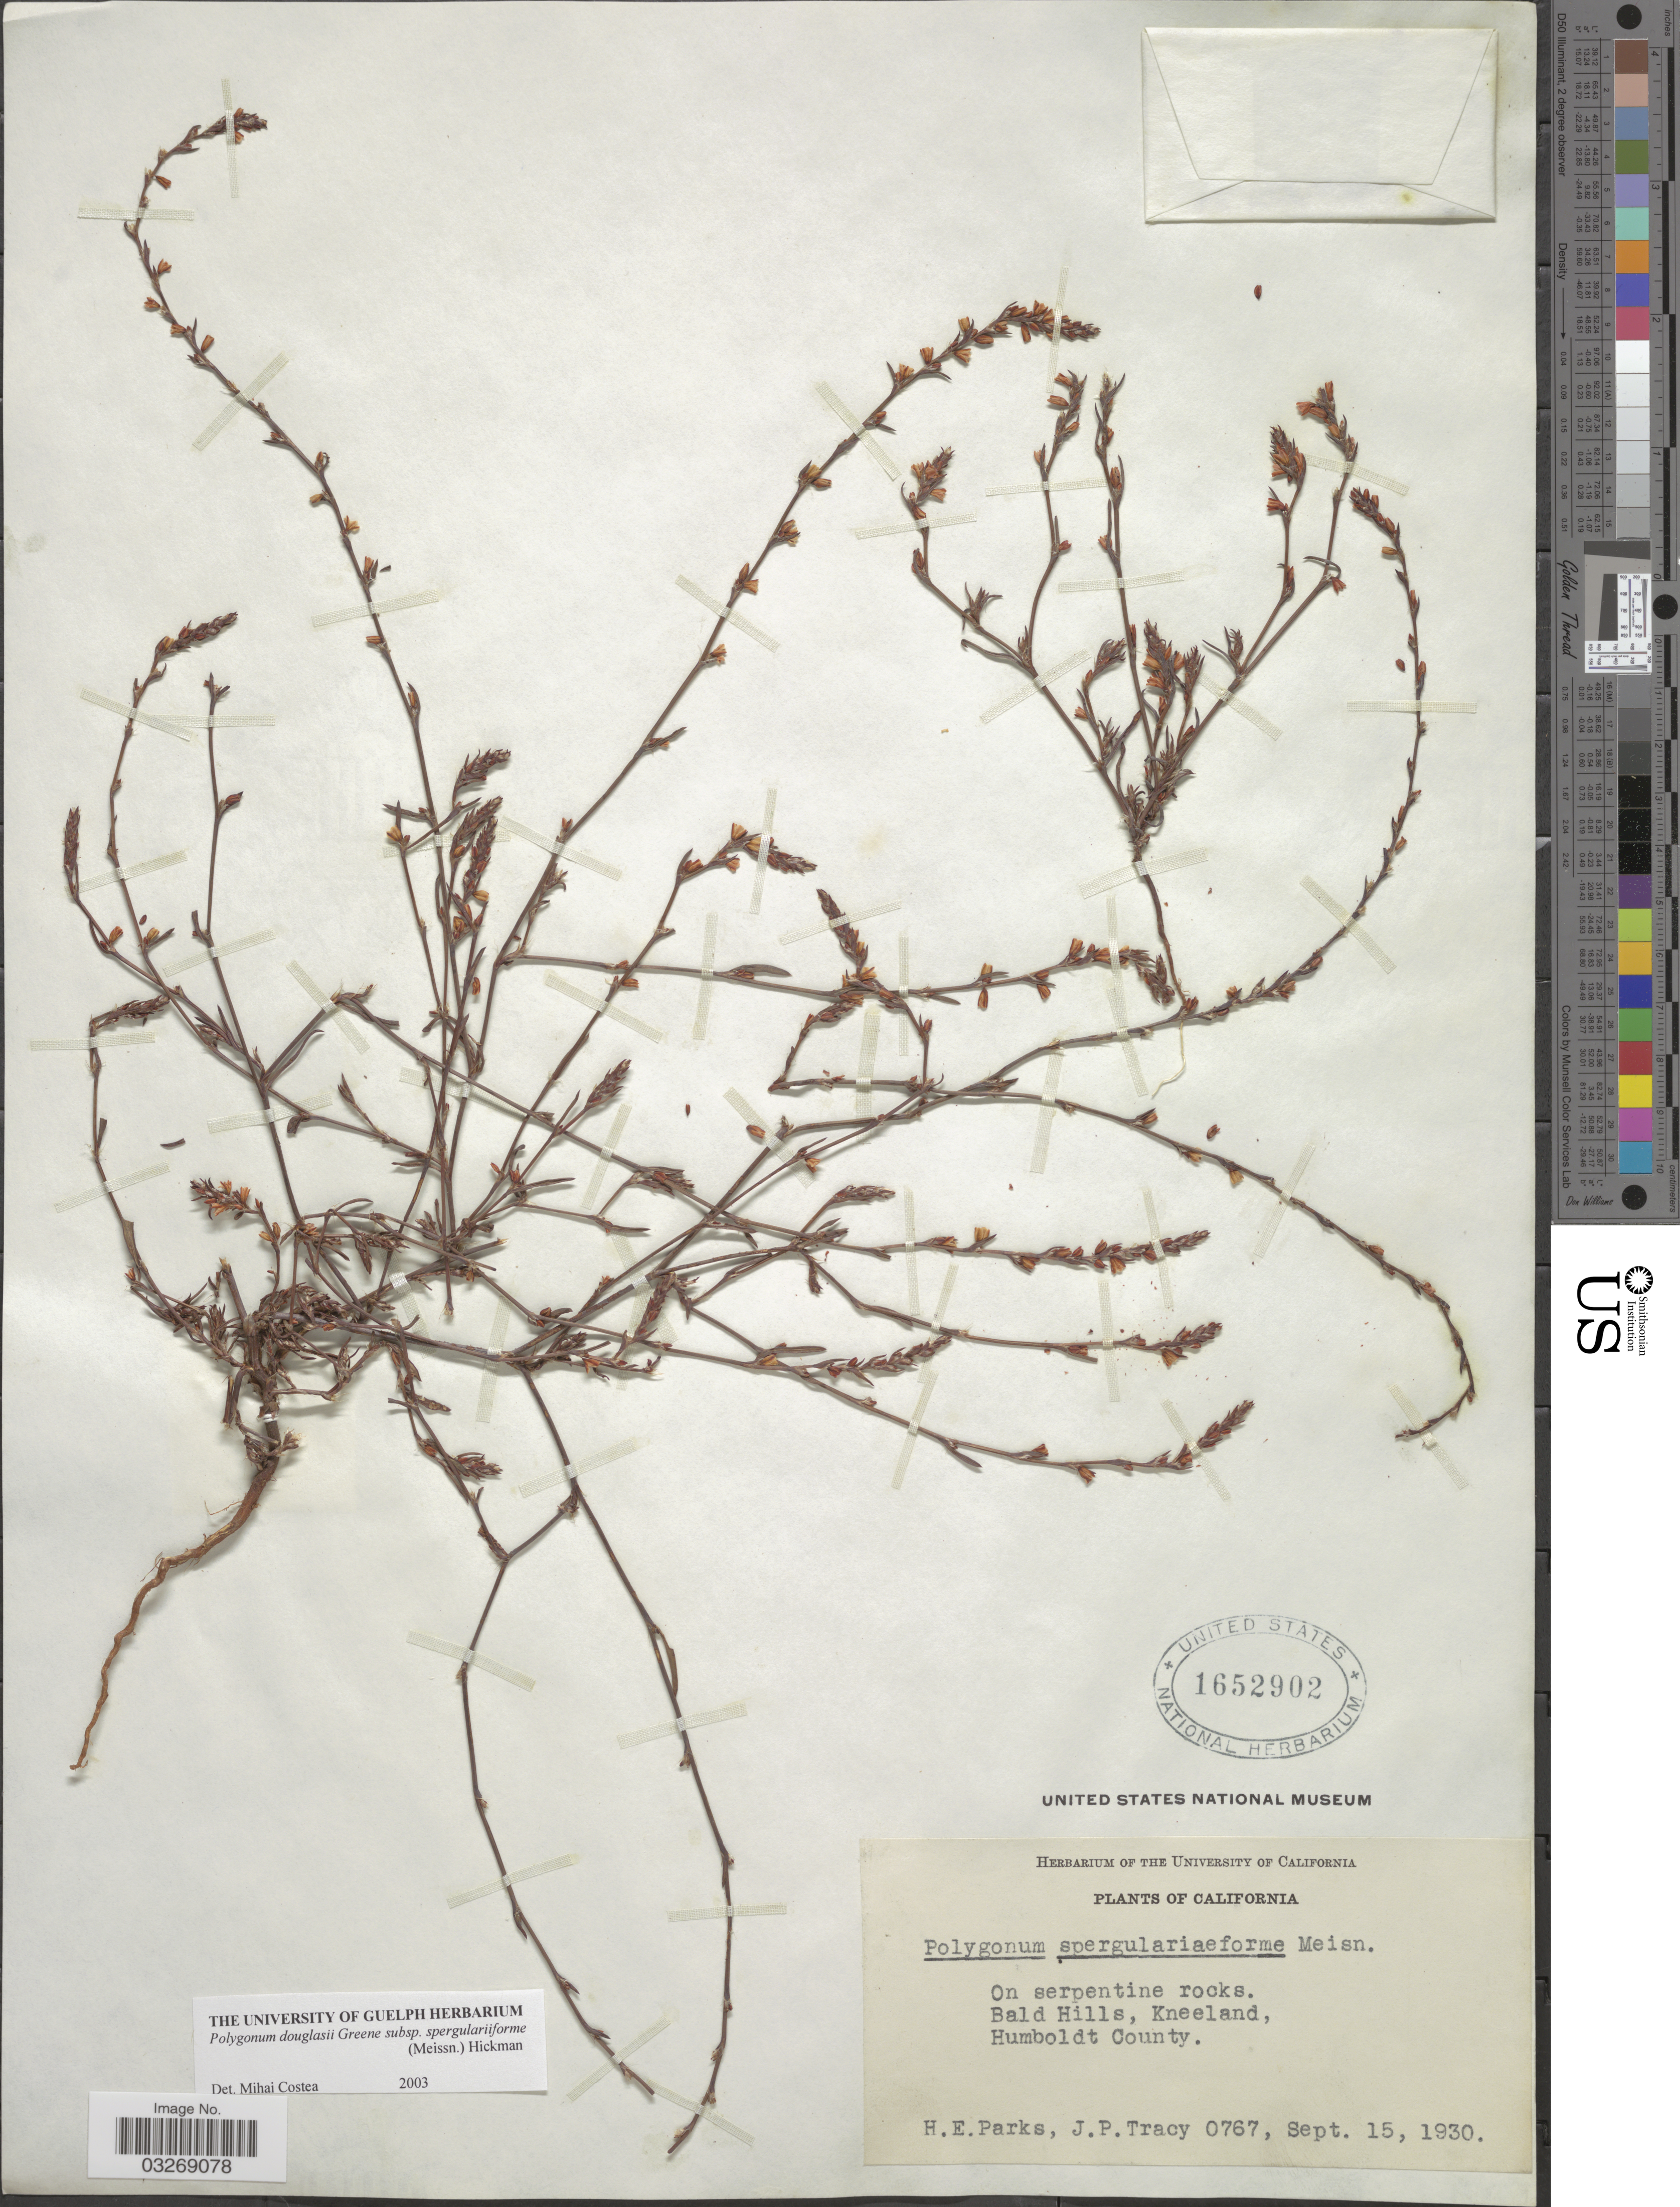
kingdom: Plantae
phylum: Tracheophyta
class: Magnoliopsida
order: Caryophyllales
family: Polygonaceae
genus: Polygonum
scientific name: Polygonum douglasii subsp. spergulariiforme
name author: (Meisn. ex Small) Hickman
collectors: H. E. Parks & J. Tracy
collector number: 0767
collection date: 1930-09-15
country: United States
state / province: California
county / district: Humboldt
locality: Bald Hills, Kneeland, Humboldt County.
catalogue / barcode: US 1652902